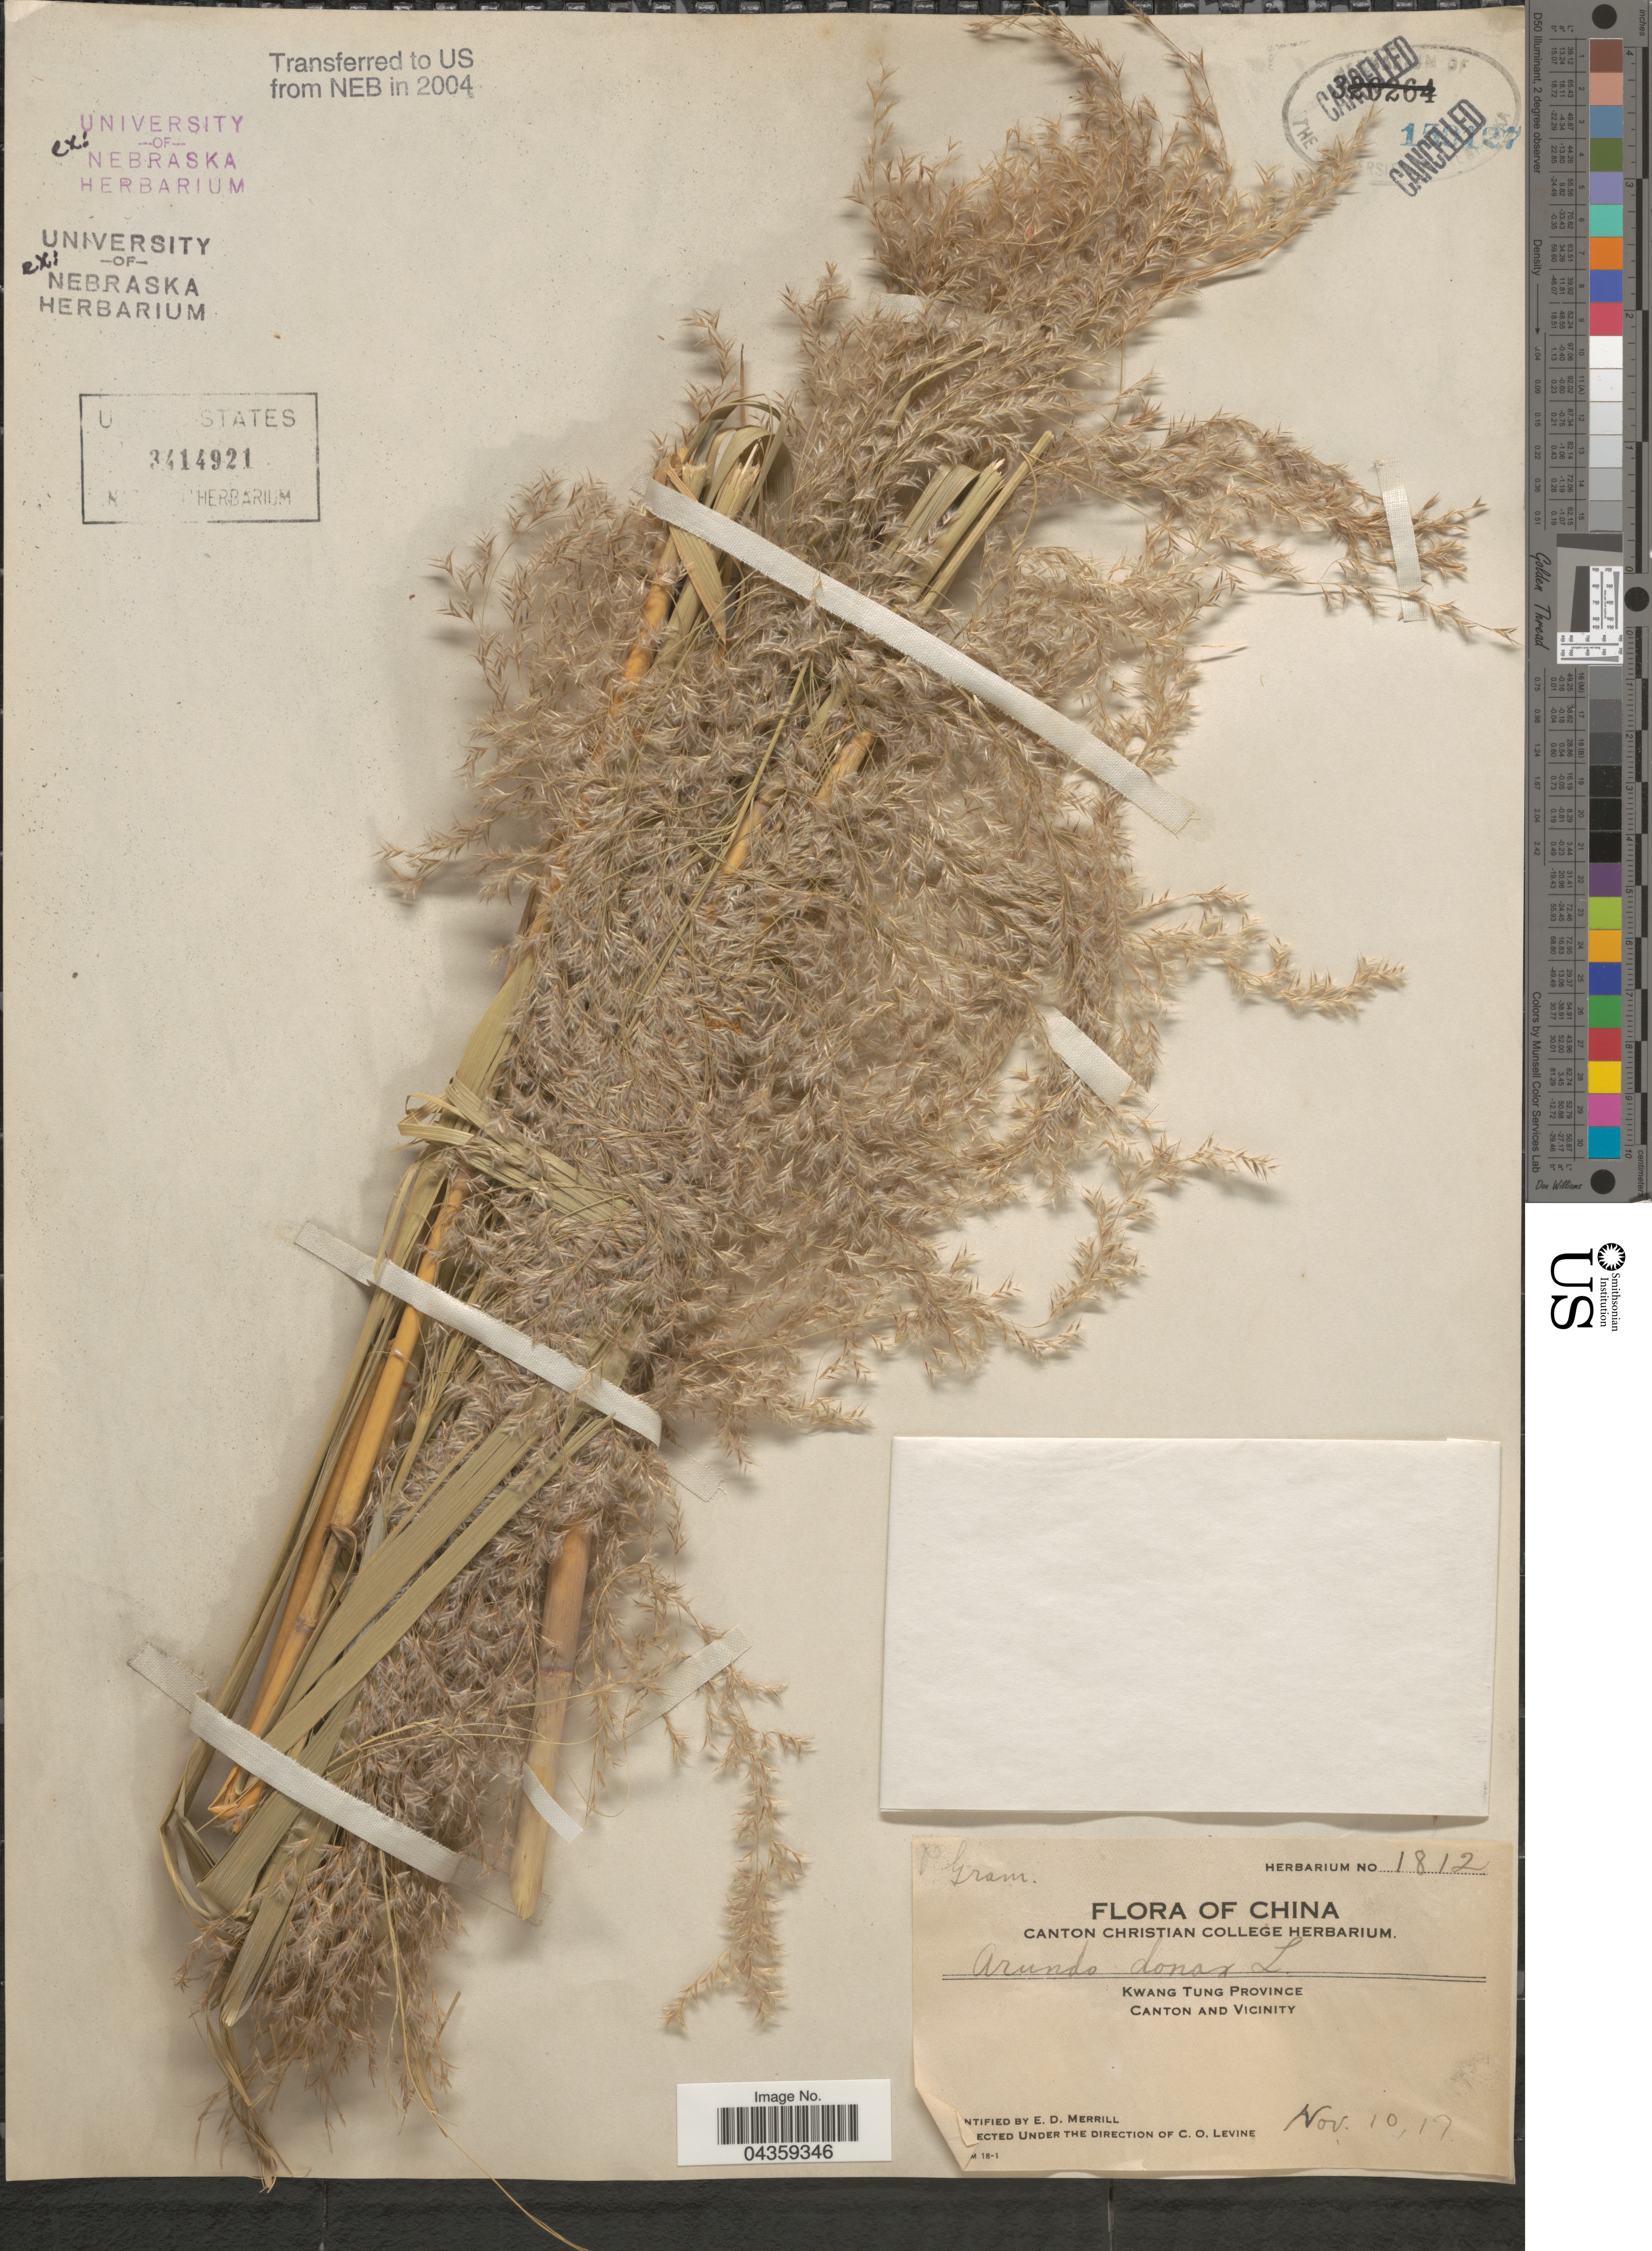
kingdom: Plantae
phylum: Tracheophyta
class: Liliopsida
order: Poales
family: Poaceae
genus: Arundo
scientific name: Arundo donax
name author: L.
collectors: C. O. Levine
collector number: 1812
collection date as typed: Transcribed d/m/y: 10/11/17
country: China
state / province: Guangdong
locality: Kwang Tung Province. Canton and Vicinity.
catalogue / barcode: US 3414921